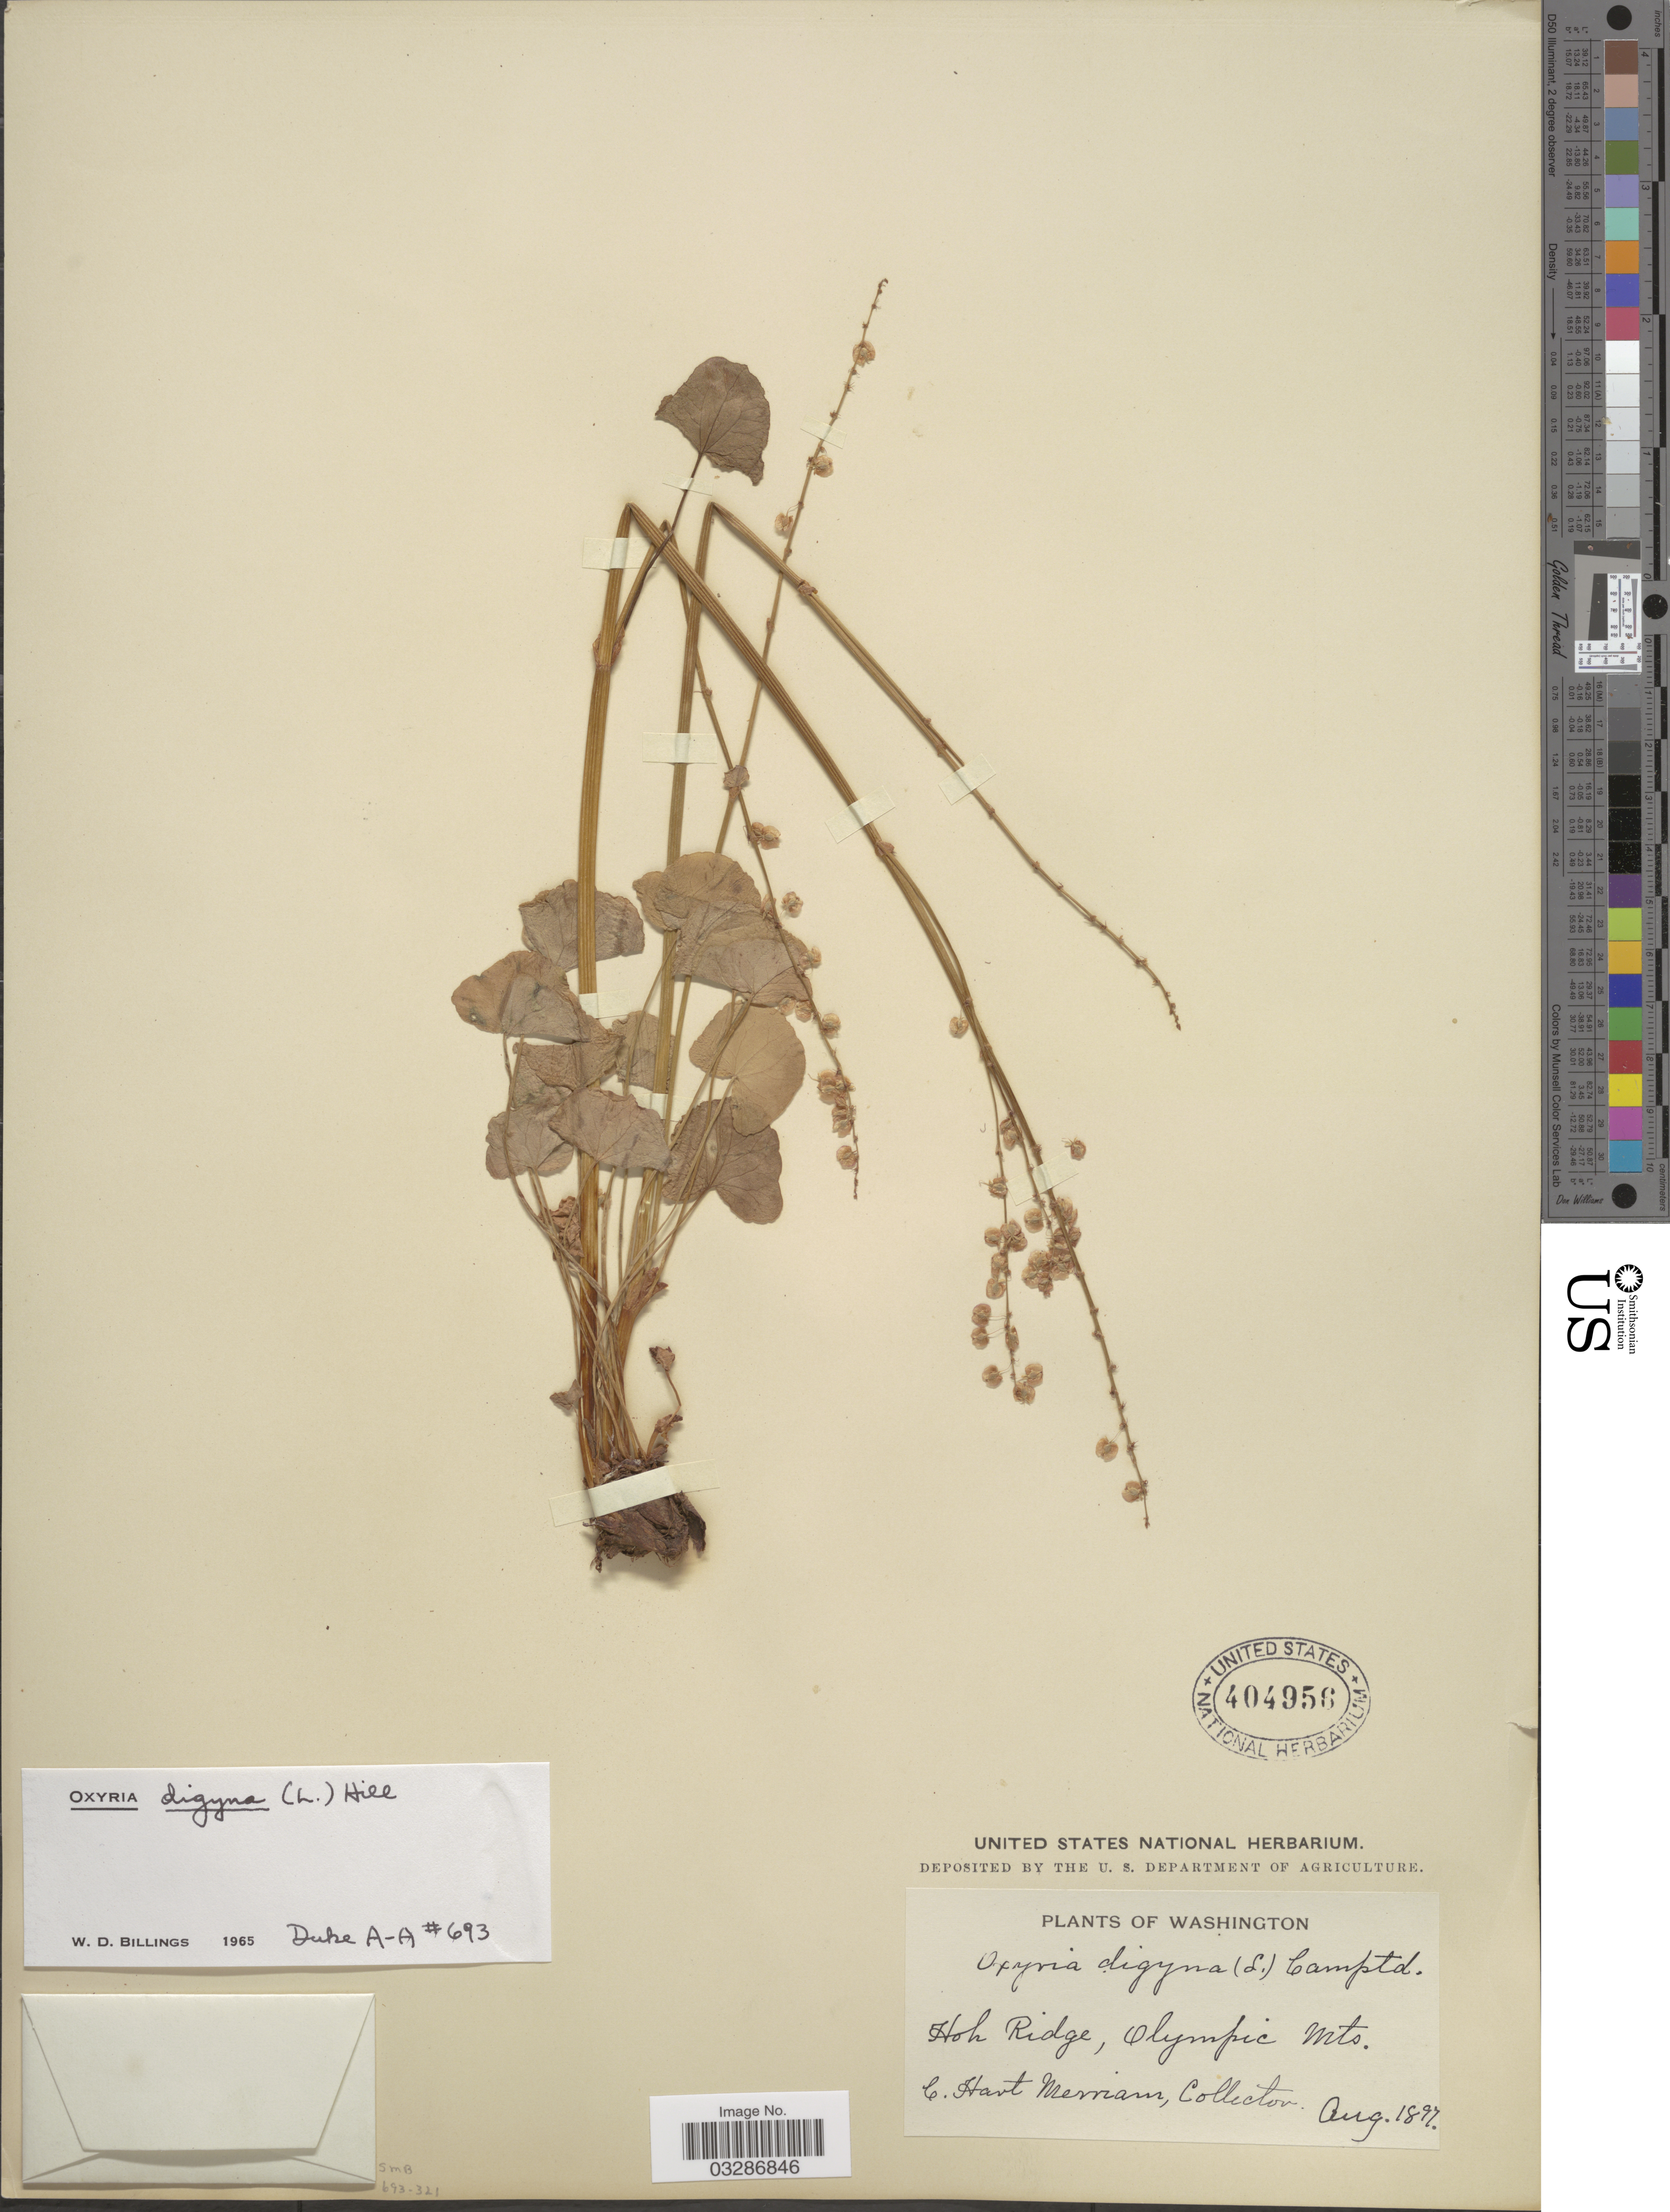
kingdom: Plantae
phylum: Tracheophyta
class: Magnoliopsida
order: Caryophyllales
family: Polygonaceae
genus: Oxyria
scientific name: Oxyria digyna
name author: (L.) Hill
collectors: C. Merriam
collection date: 1897-08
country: United States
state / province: Washington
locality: Hoh Ridge, Olympic Mts.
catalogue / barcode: US 404956